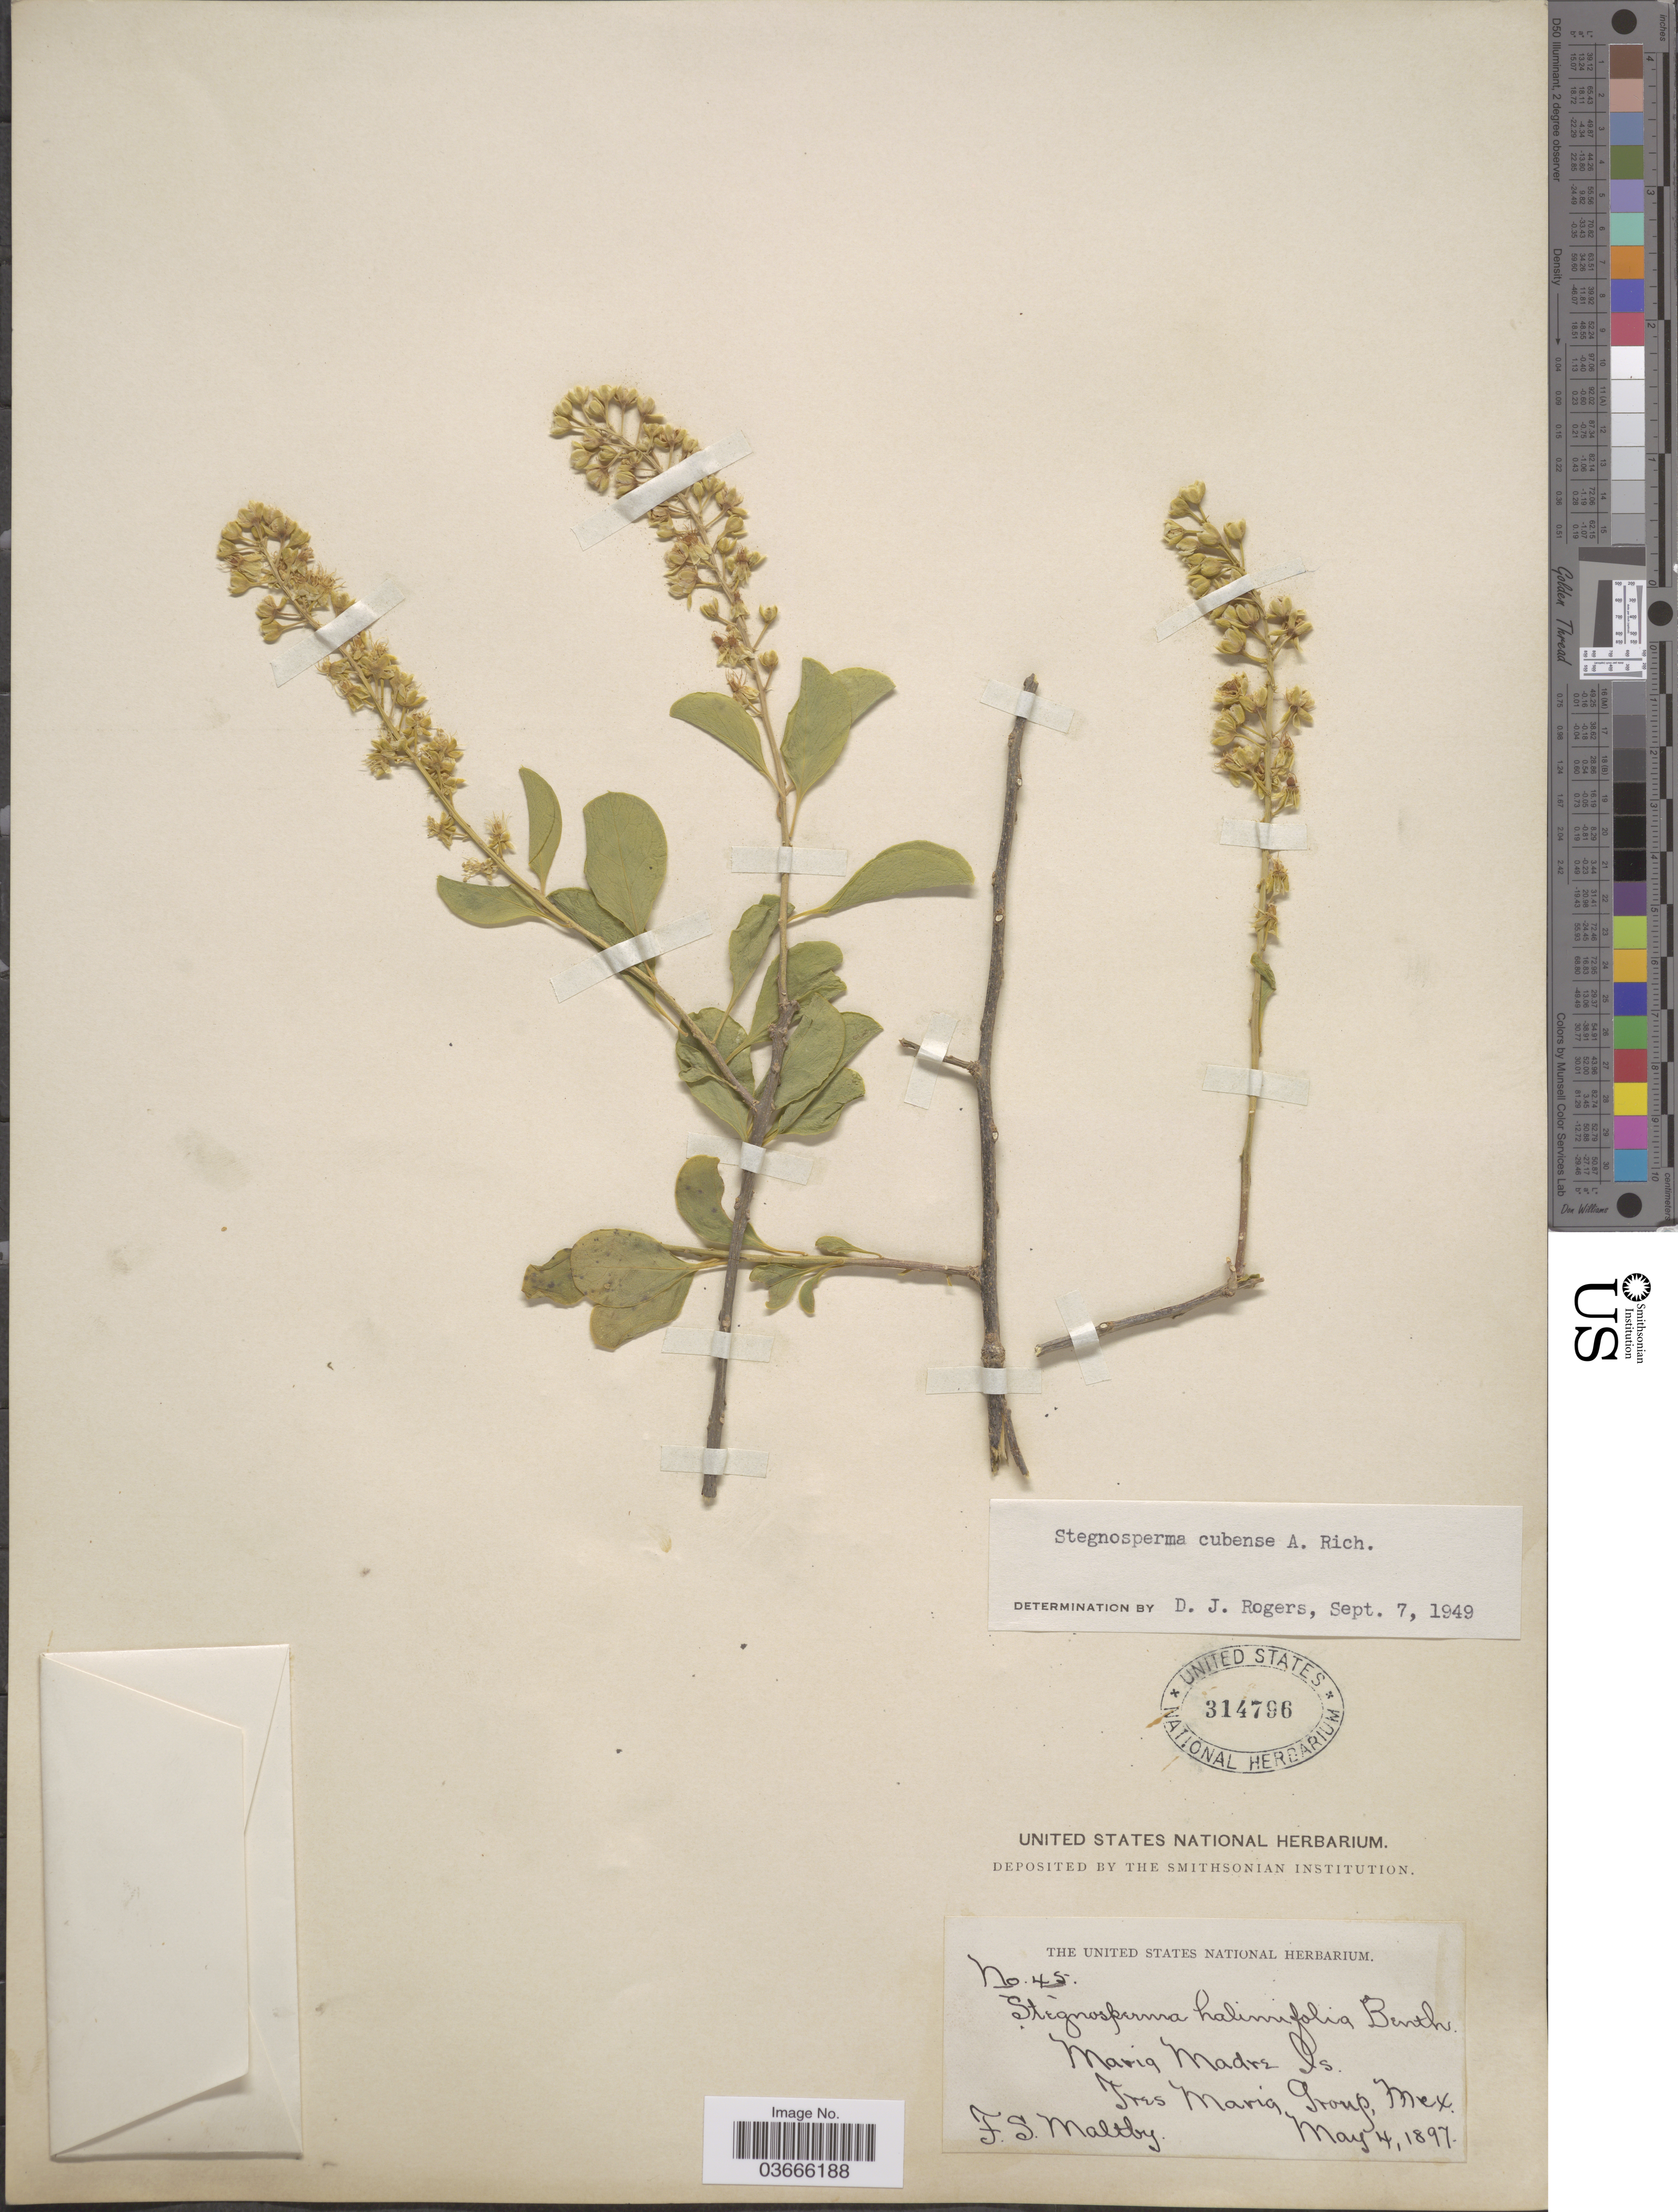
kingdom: Plantae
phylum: Tracheophyta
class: Magnoliopsida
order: Caryophyllales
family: Stegnospermataceae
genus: Stegnosperma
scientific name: Stegnosperma cubense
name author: A. Rich.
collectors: F. S. Maltby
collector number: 45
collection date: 1897-05-04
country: Mexico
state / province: Nayarit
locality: Maria Madre Is. Tres Maria Group, Mex.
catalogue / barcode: US 314796